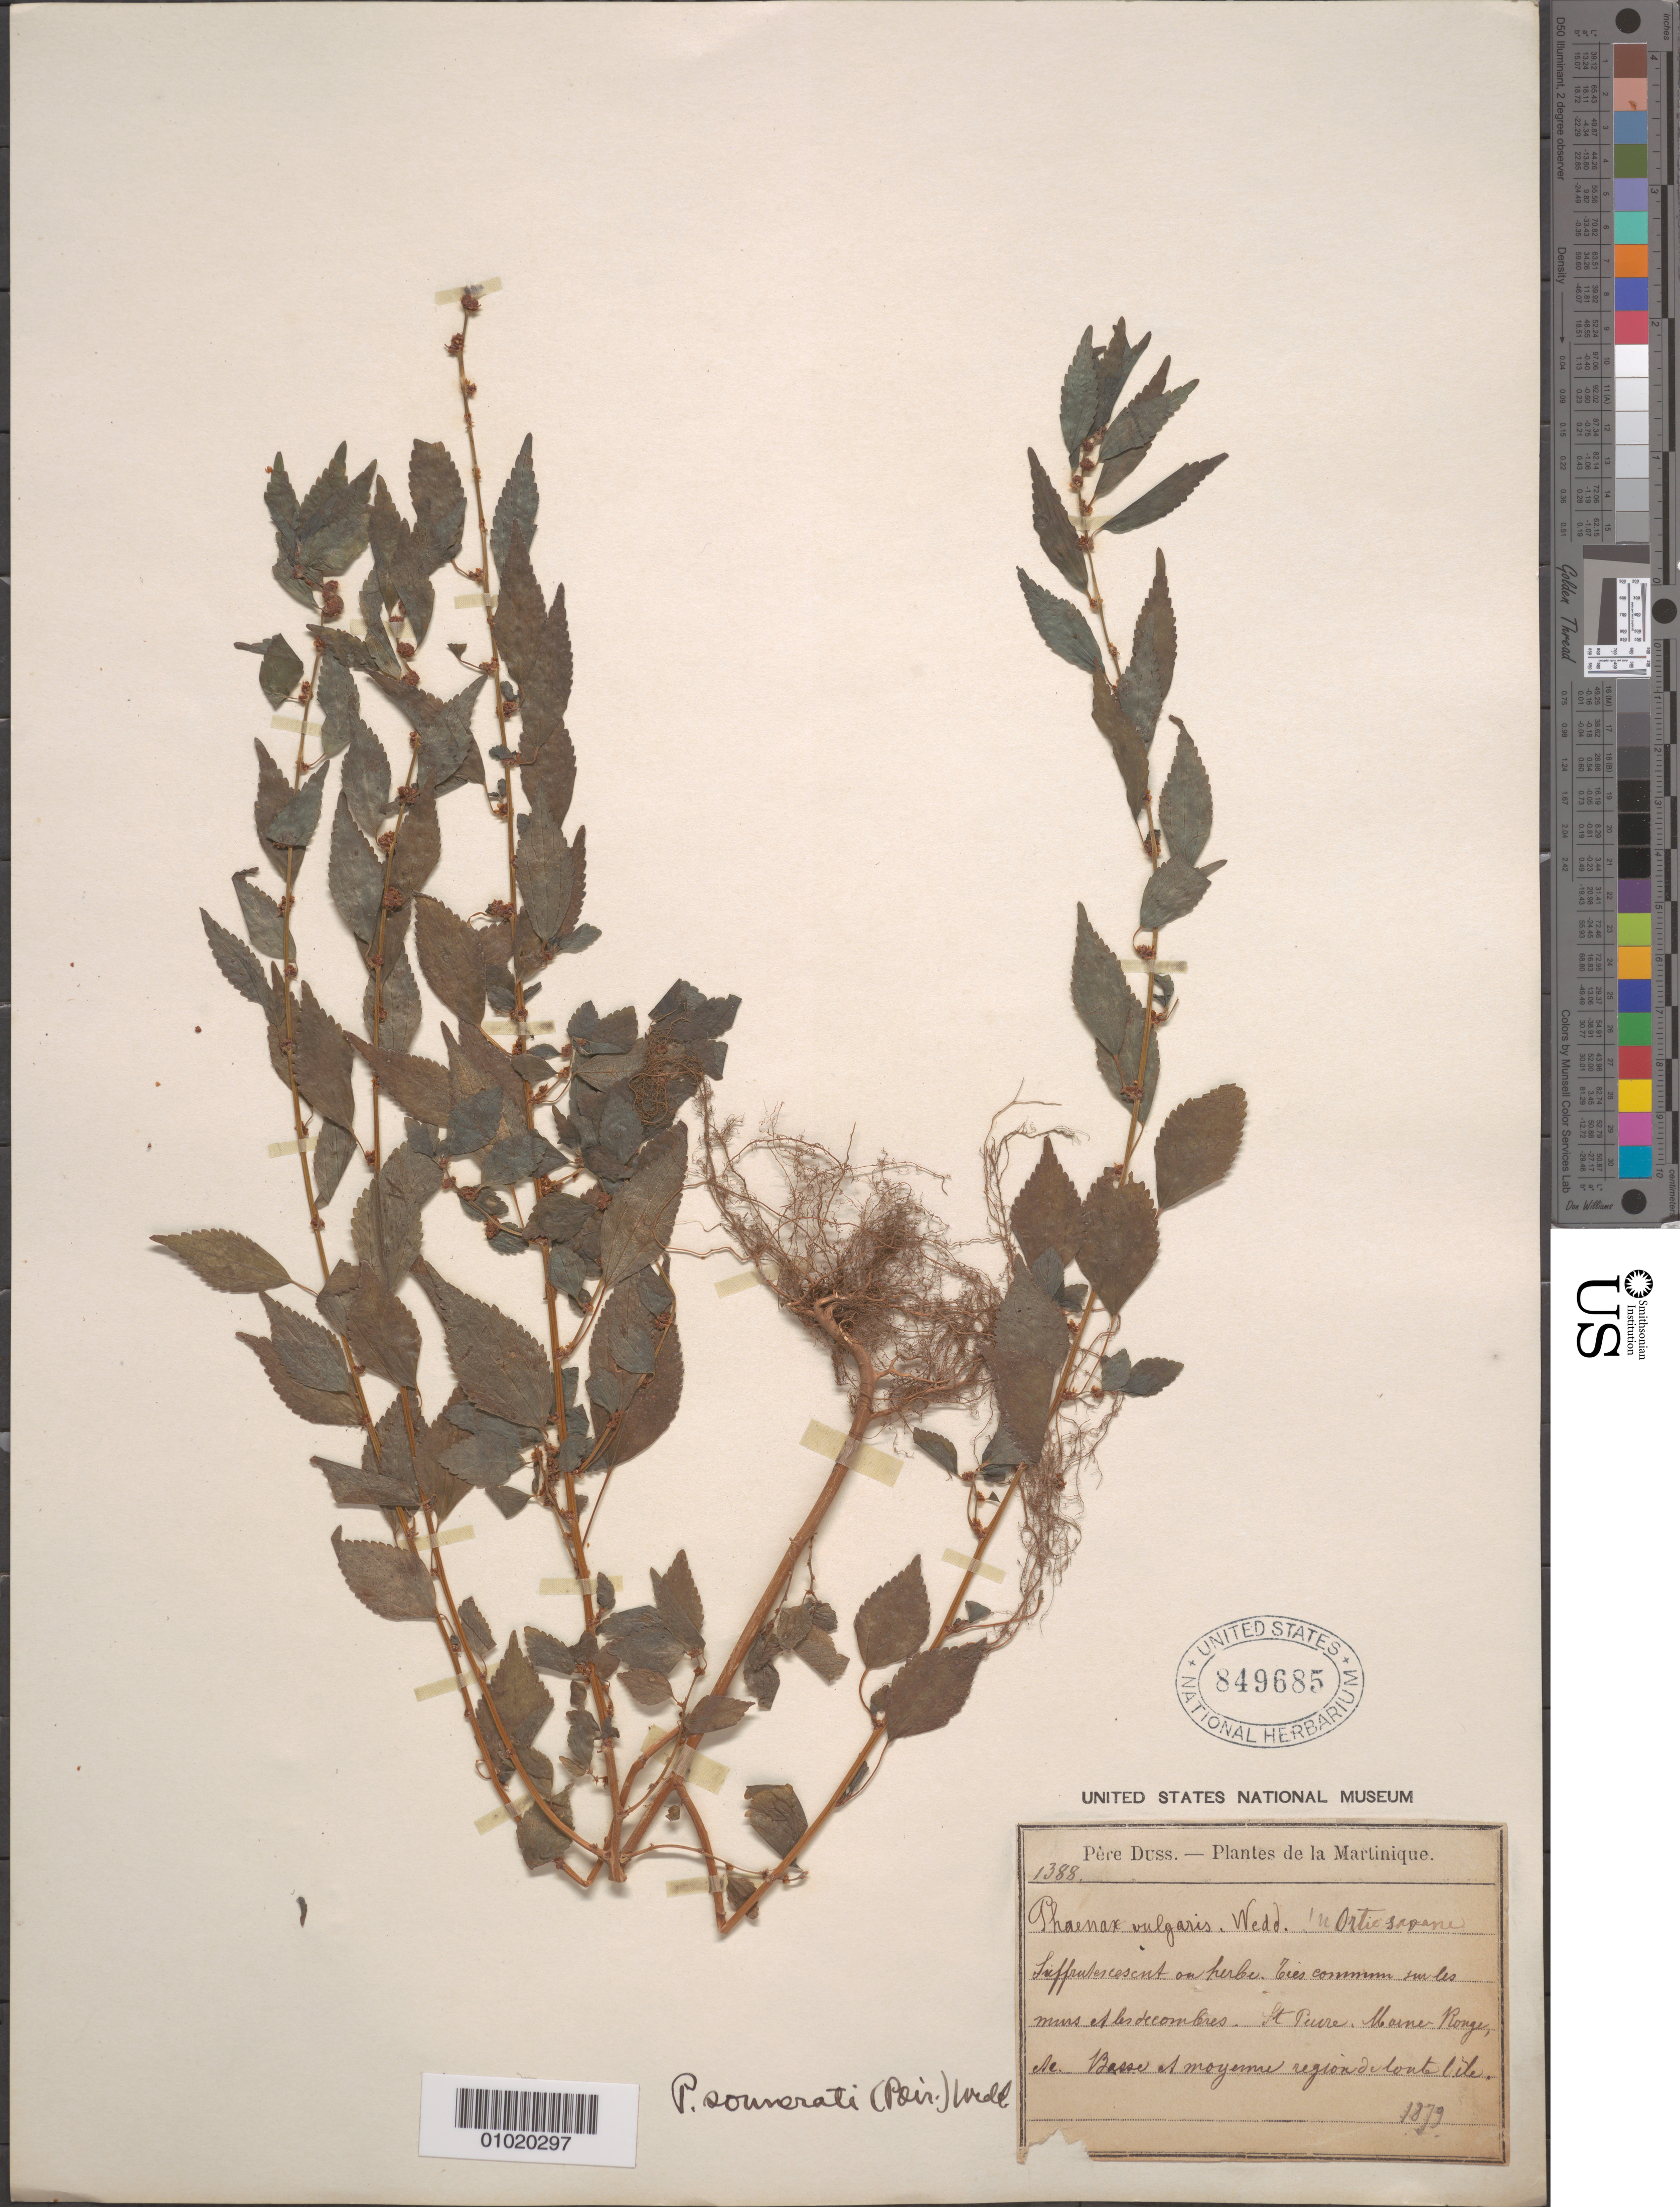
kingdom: Plantae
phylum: Tracheophyta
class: Magnoliopsida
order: Rosales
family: Urticaceae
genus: Phenax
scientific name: Phenax sonneratii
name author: (Poir.) Wedd.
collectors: Père Duss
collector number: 1388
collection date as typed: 01 Jan 1879 to 31 Dec 1879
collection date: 1879-01-01/1879-12-31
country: Martinique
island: Martinique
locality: St. Terra ?, Morne Range. Basse et moyerme region de lonte lile ?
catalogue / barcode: US 849685